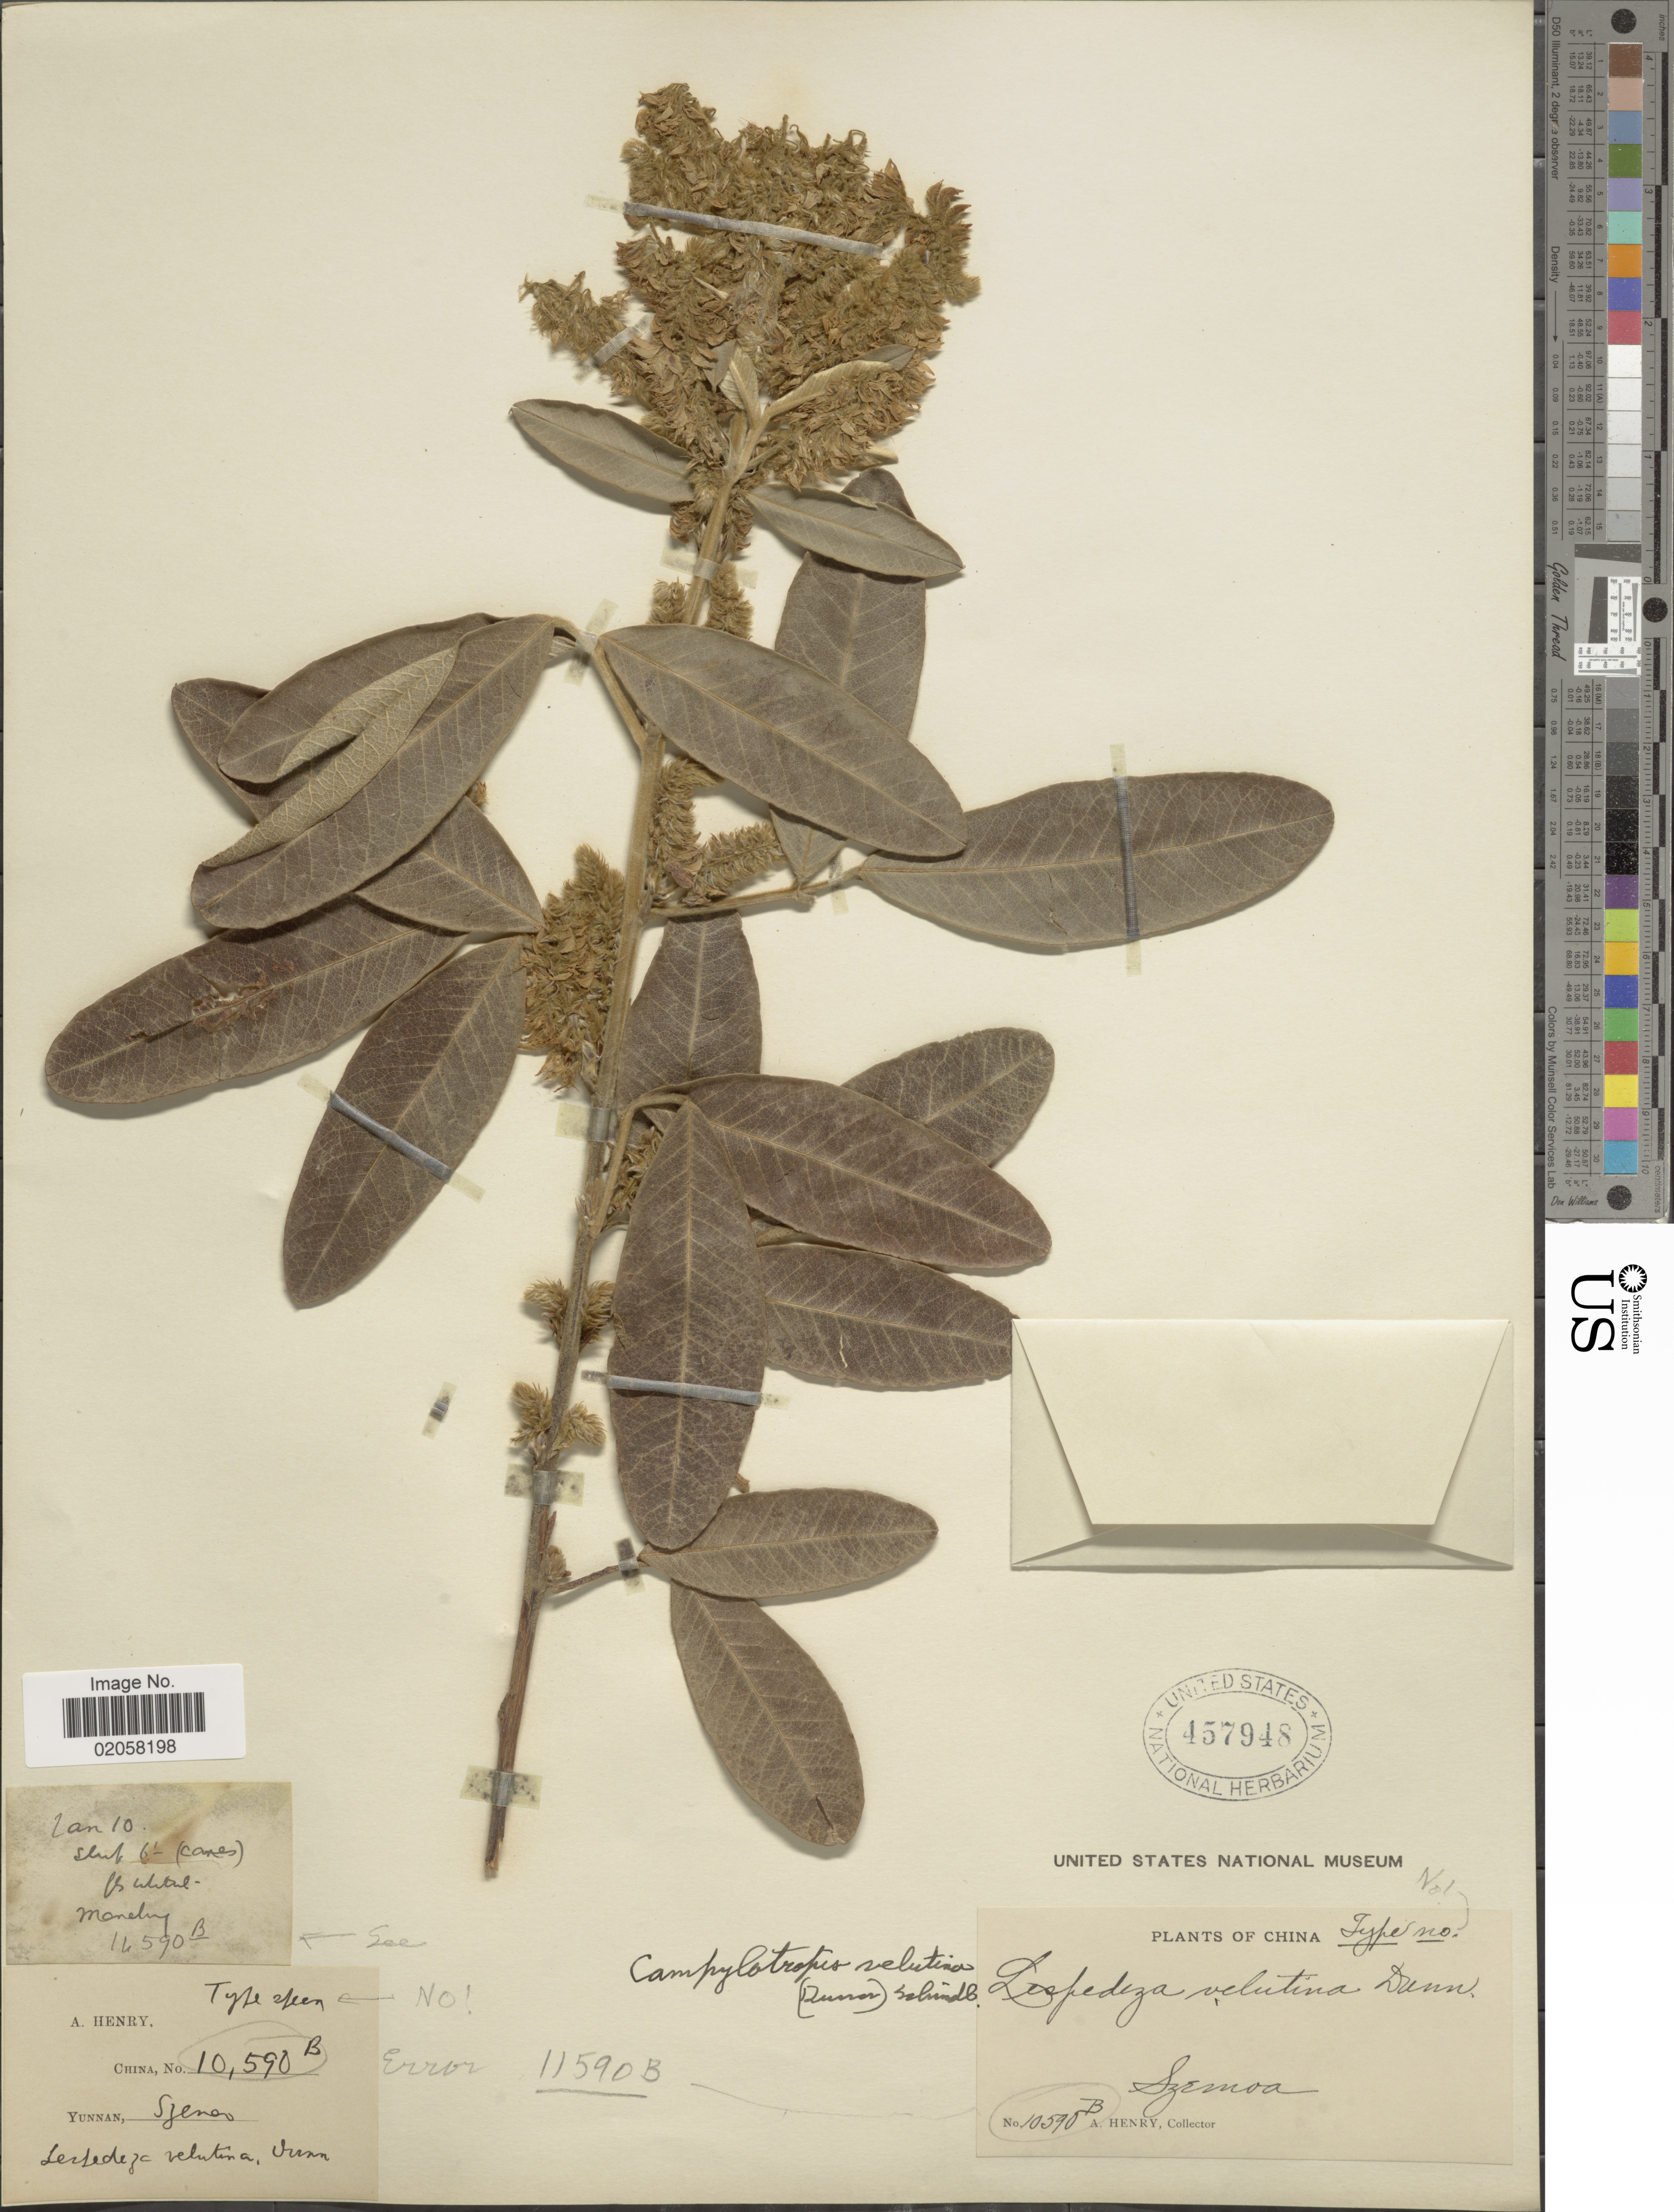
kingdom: Plantae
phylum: Tracheophyta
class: Magnoliopsida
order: Fabales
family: Fabaceae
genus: Campylotropis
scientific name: Campylotropis sp.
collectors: A. Henry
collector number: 11590 B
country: China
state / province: Yunnan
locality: Szemoa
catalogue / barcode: US 457948